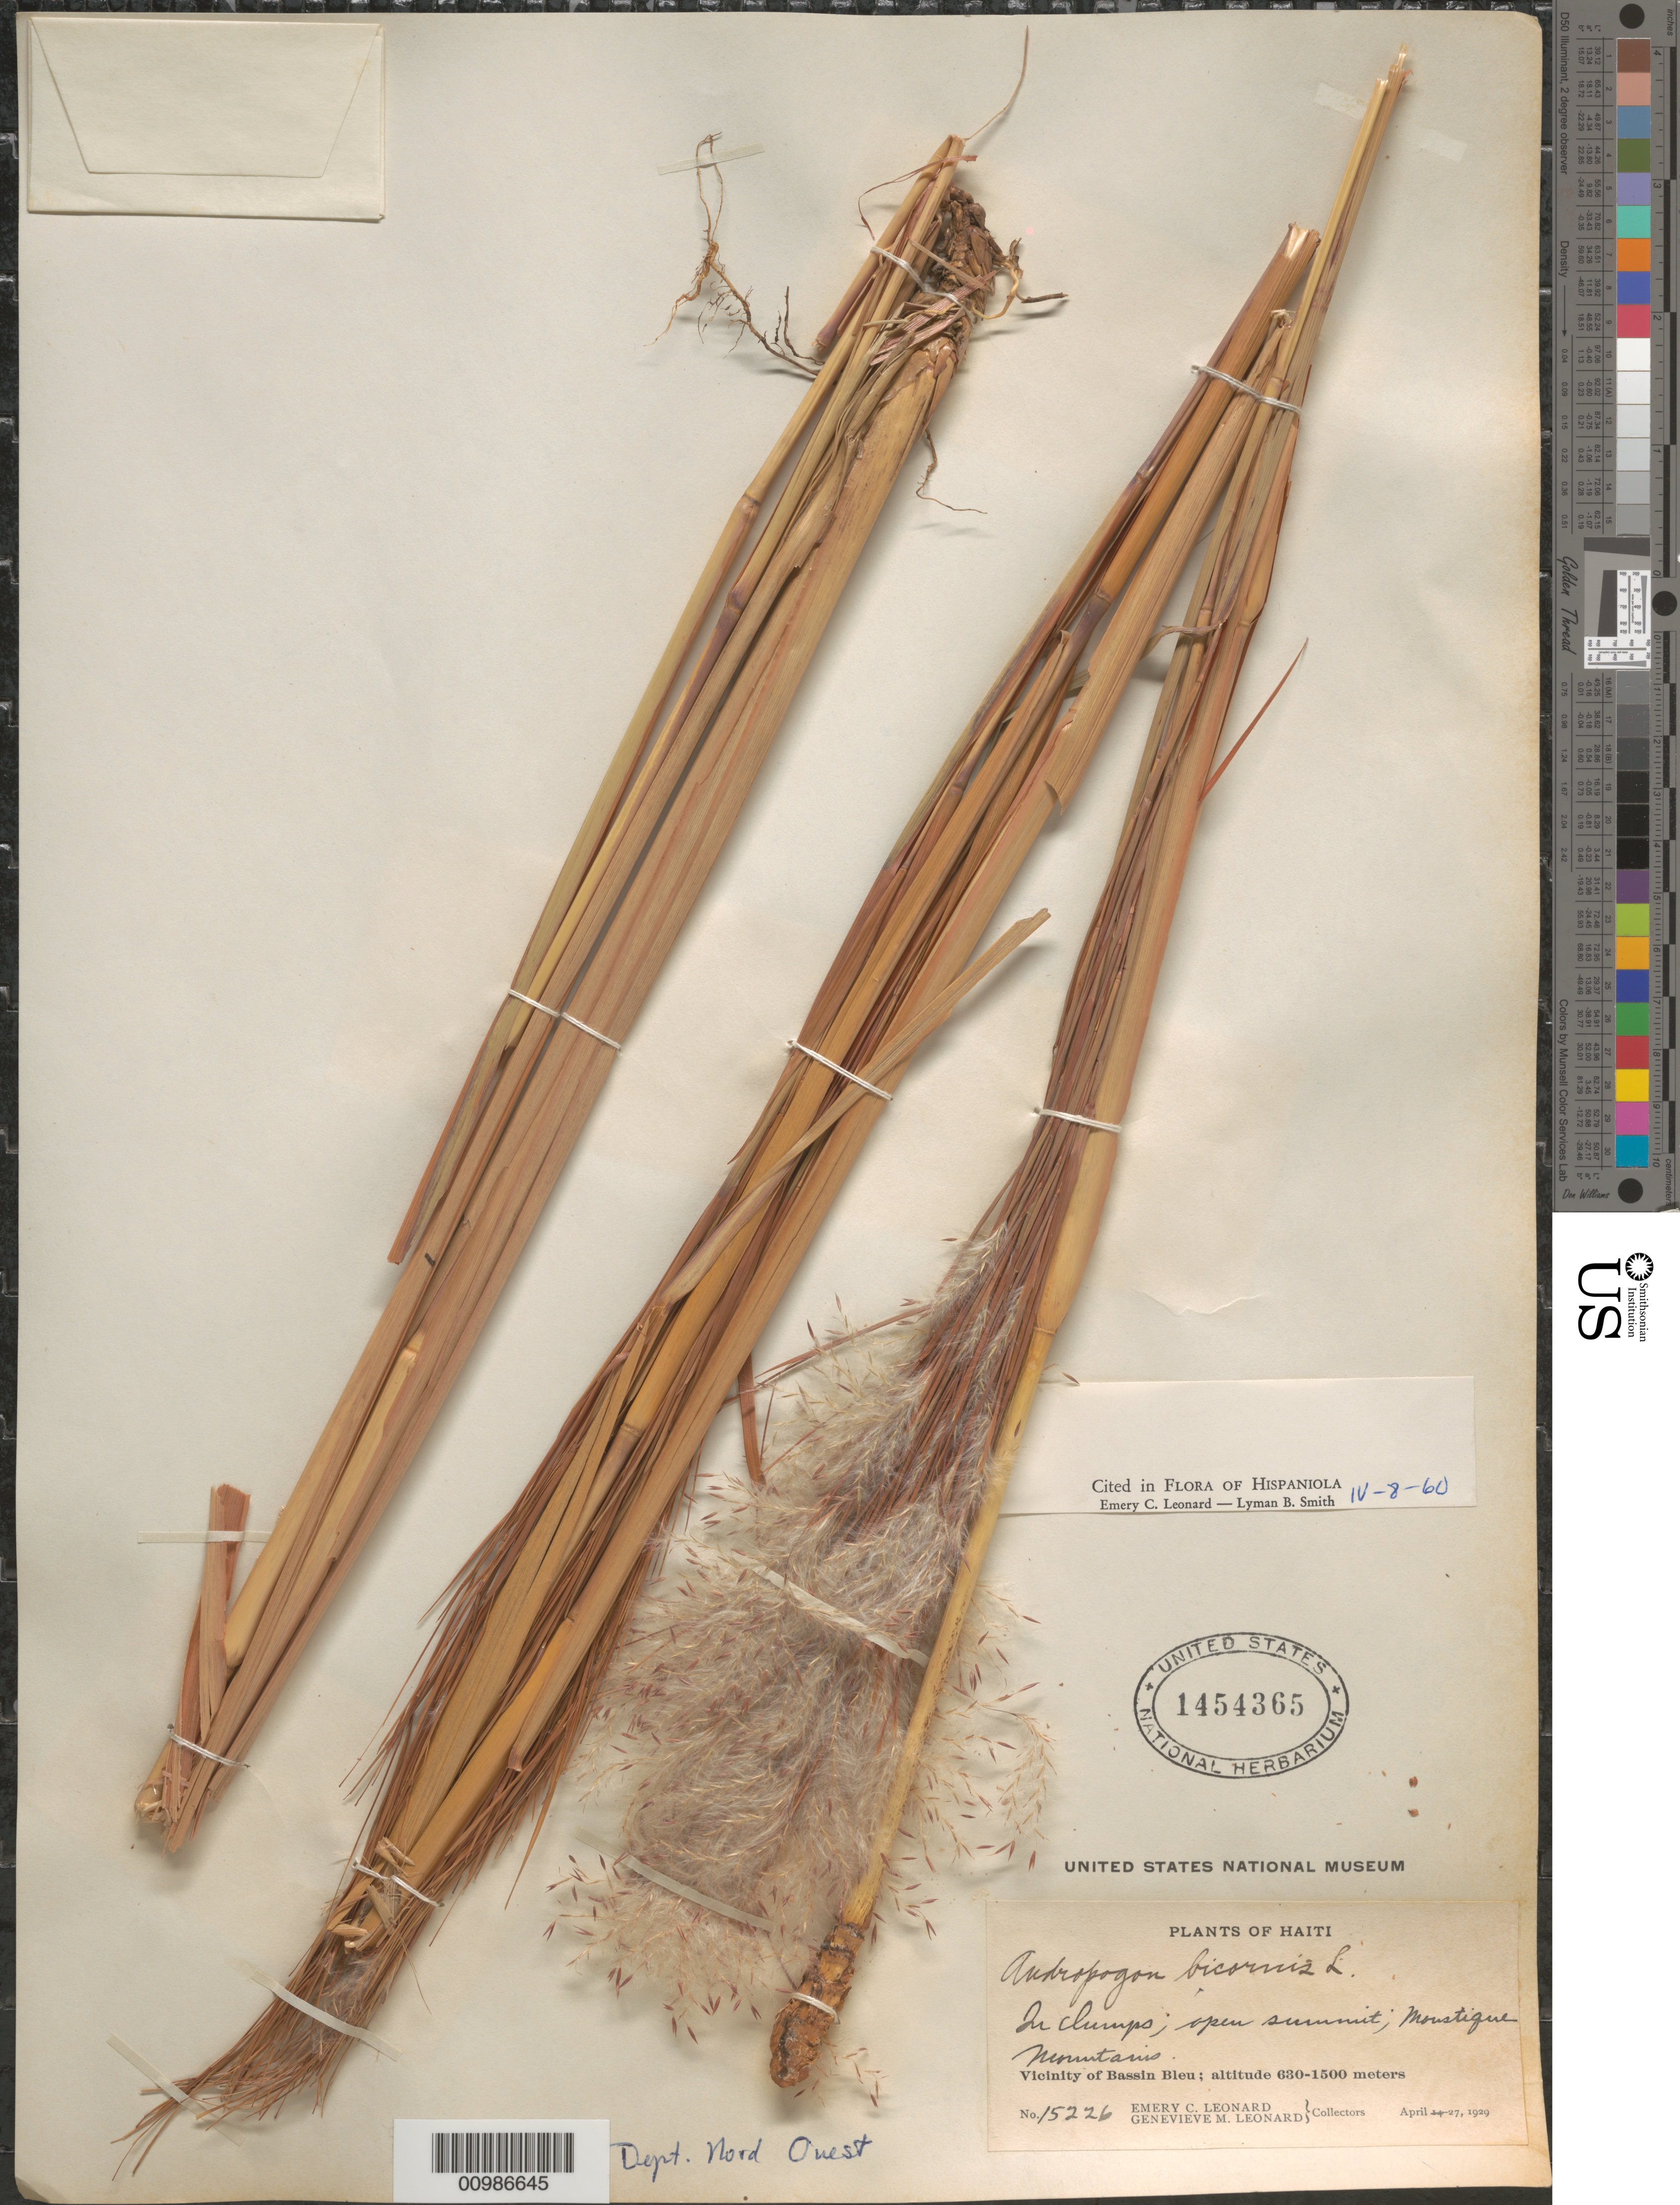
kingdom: Plantae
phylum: Tracheophyta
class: Liliopsida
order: Poales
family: Poaceae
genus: Andropogon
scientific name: Andropogon bicornis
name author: L.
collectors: E. C. Leonard & G. M. Leonard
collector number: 15226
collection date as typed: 27 Apr 1929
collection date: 1929-04-27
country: Haiti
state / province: Nord-Óuest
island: Hispaniola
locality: Vicinity of Bassin Bleu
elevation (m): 630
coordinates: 0 N, 0 E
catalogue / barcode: US 1454365